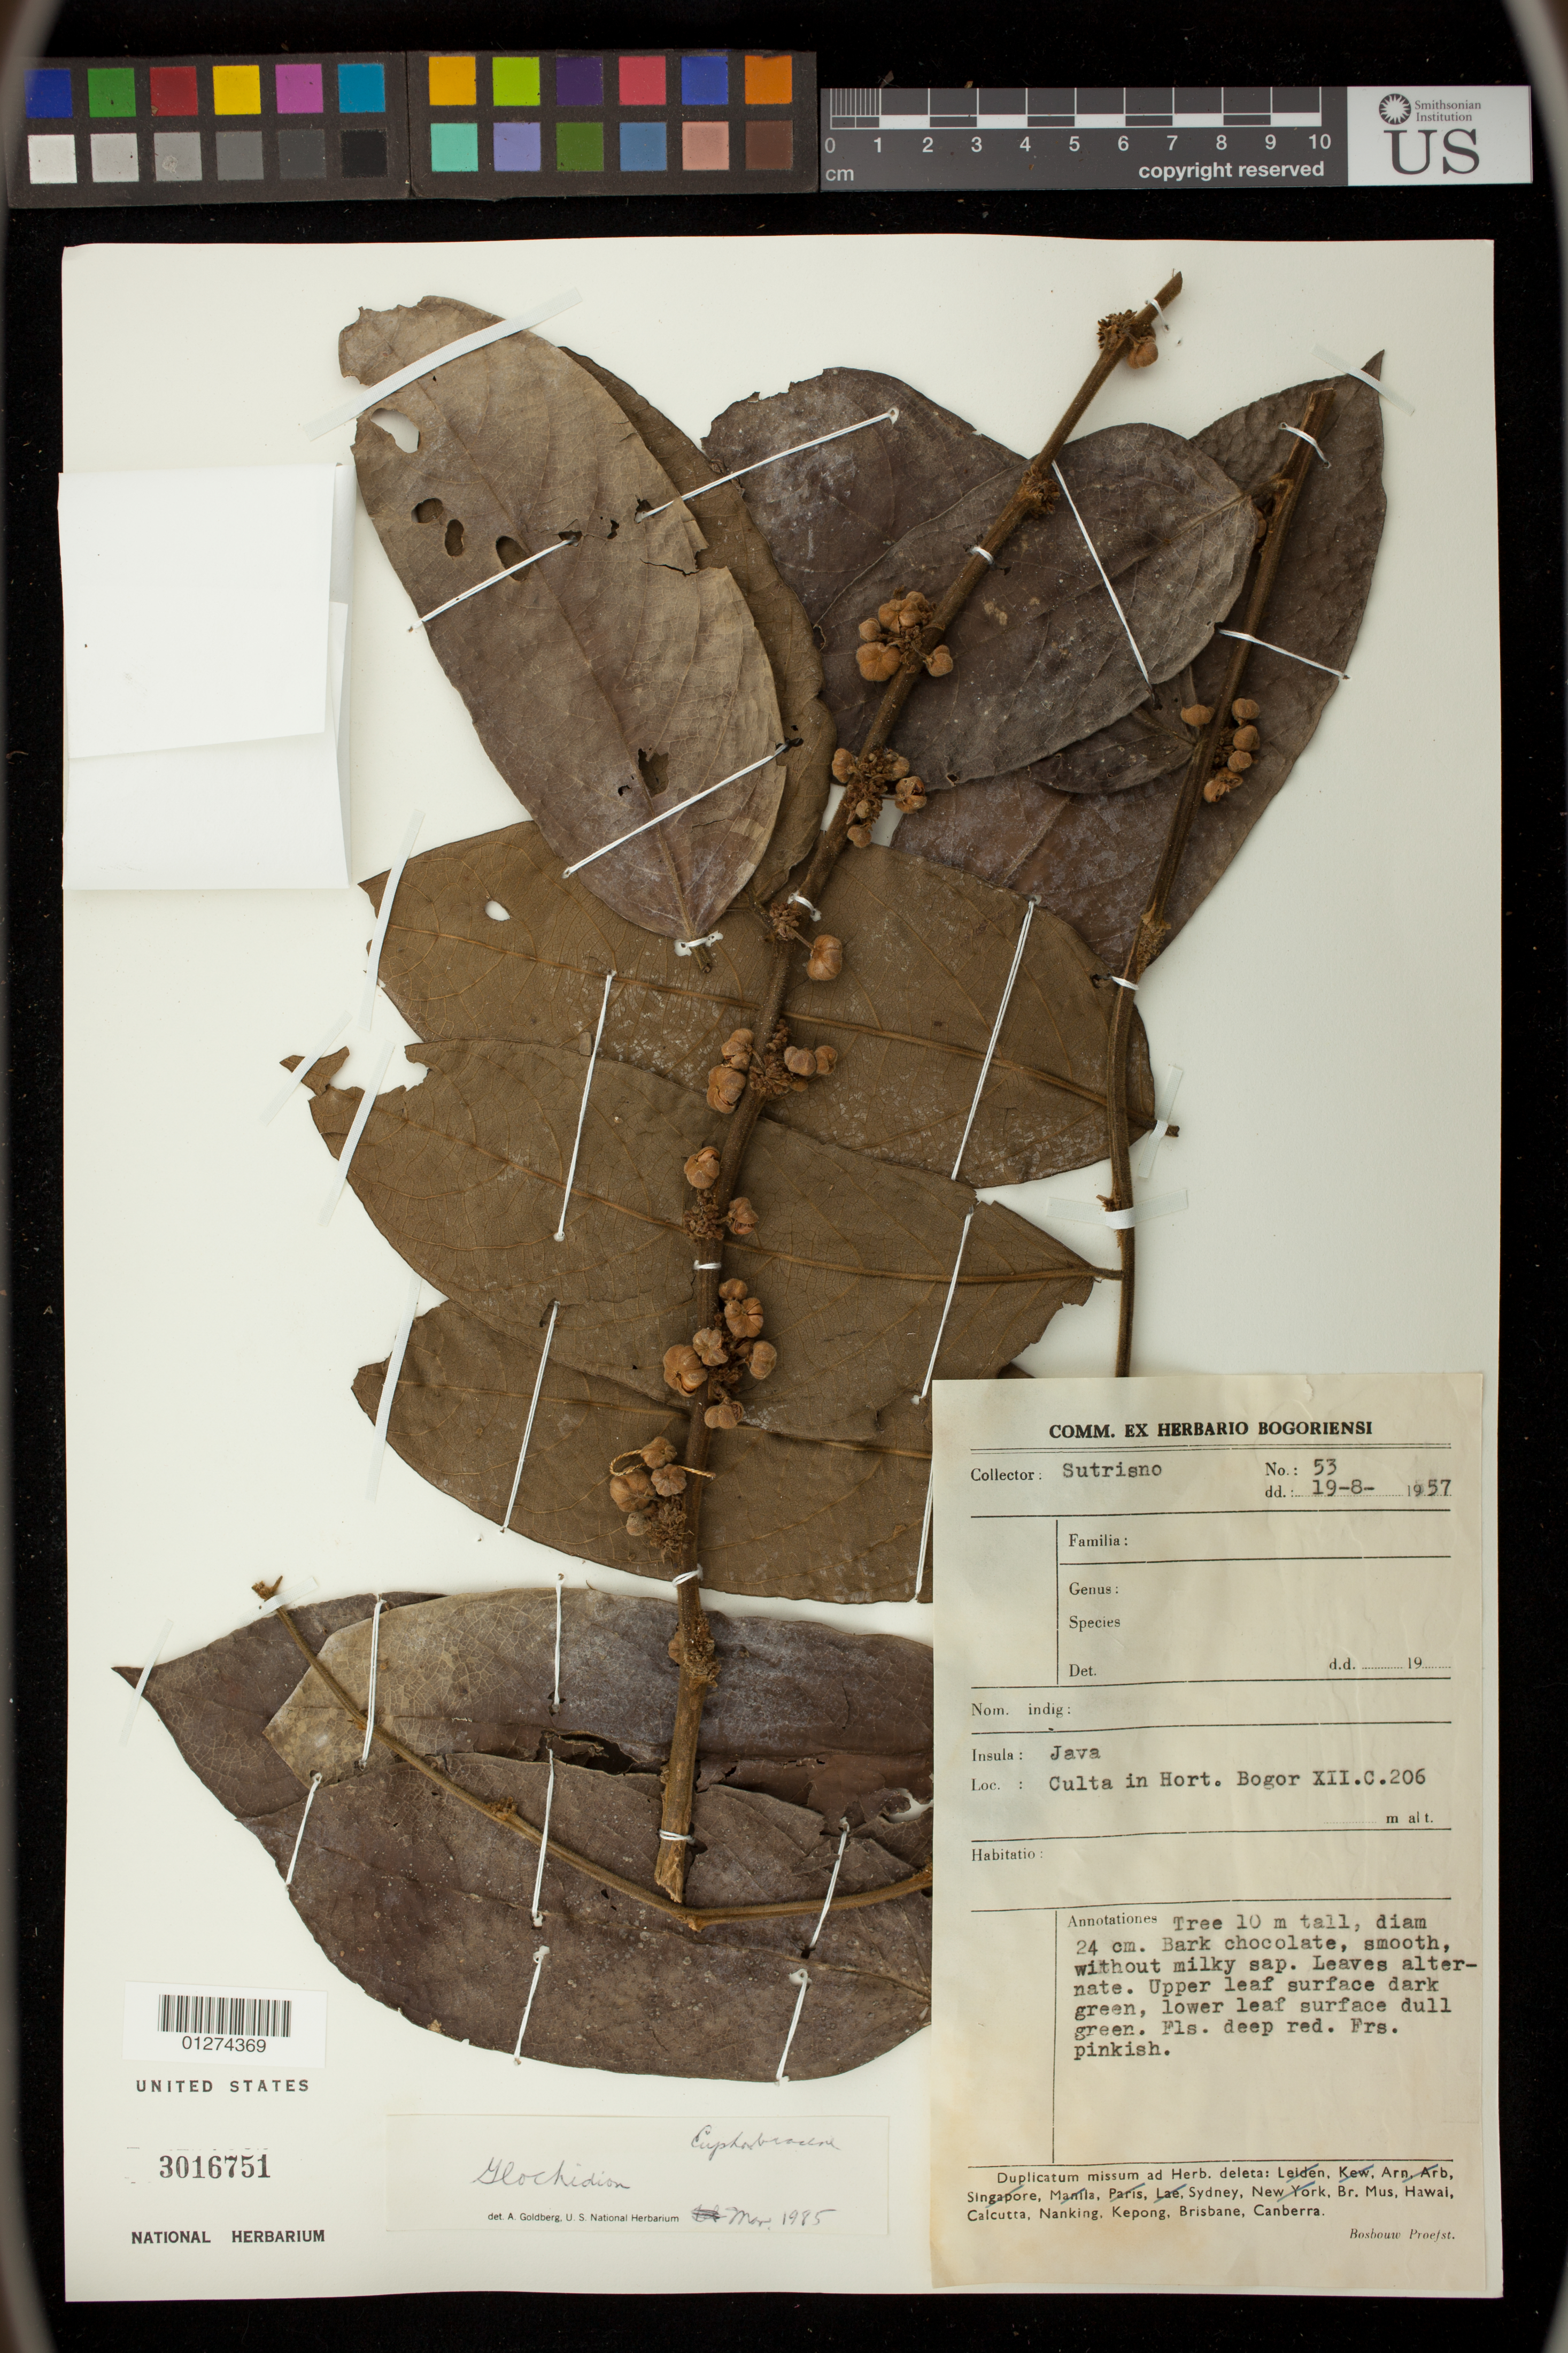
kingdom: Plantae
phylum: Tracheophyta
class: Magnoliopsida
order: Malpighiales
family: Phyllanthaceae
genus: Glochidion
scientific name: Glochidion sp.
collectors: P. Sutrisno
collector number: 53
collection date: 1957-08-19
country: Indonesia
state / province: Java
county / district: Jawa Barat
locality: Java, Culta in Hort. Bogor XII. C. 206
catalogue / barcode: US 3016751